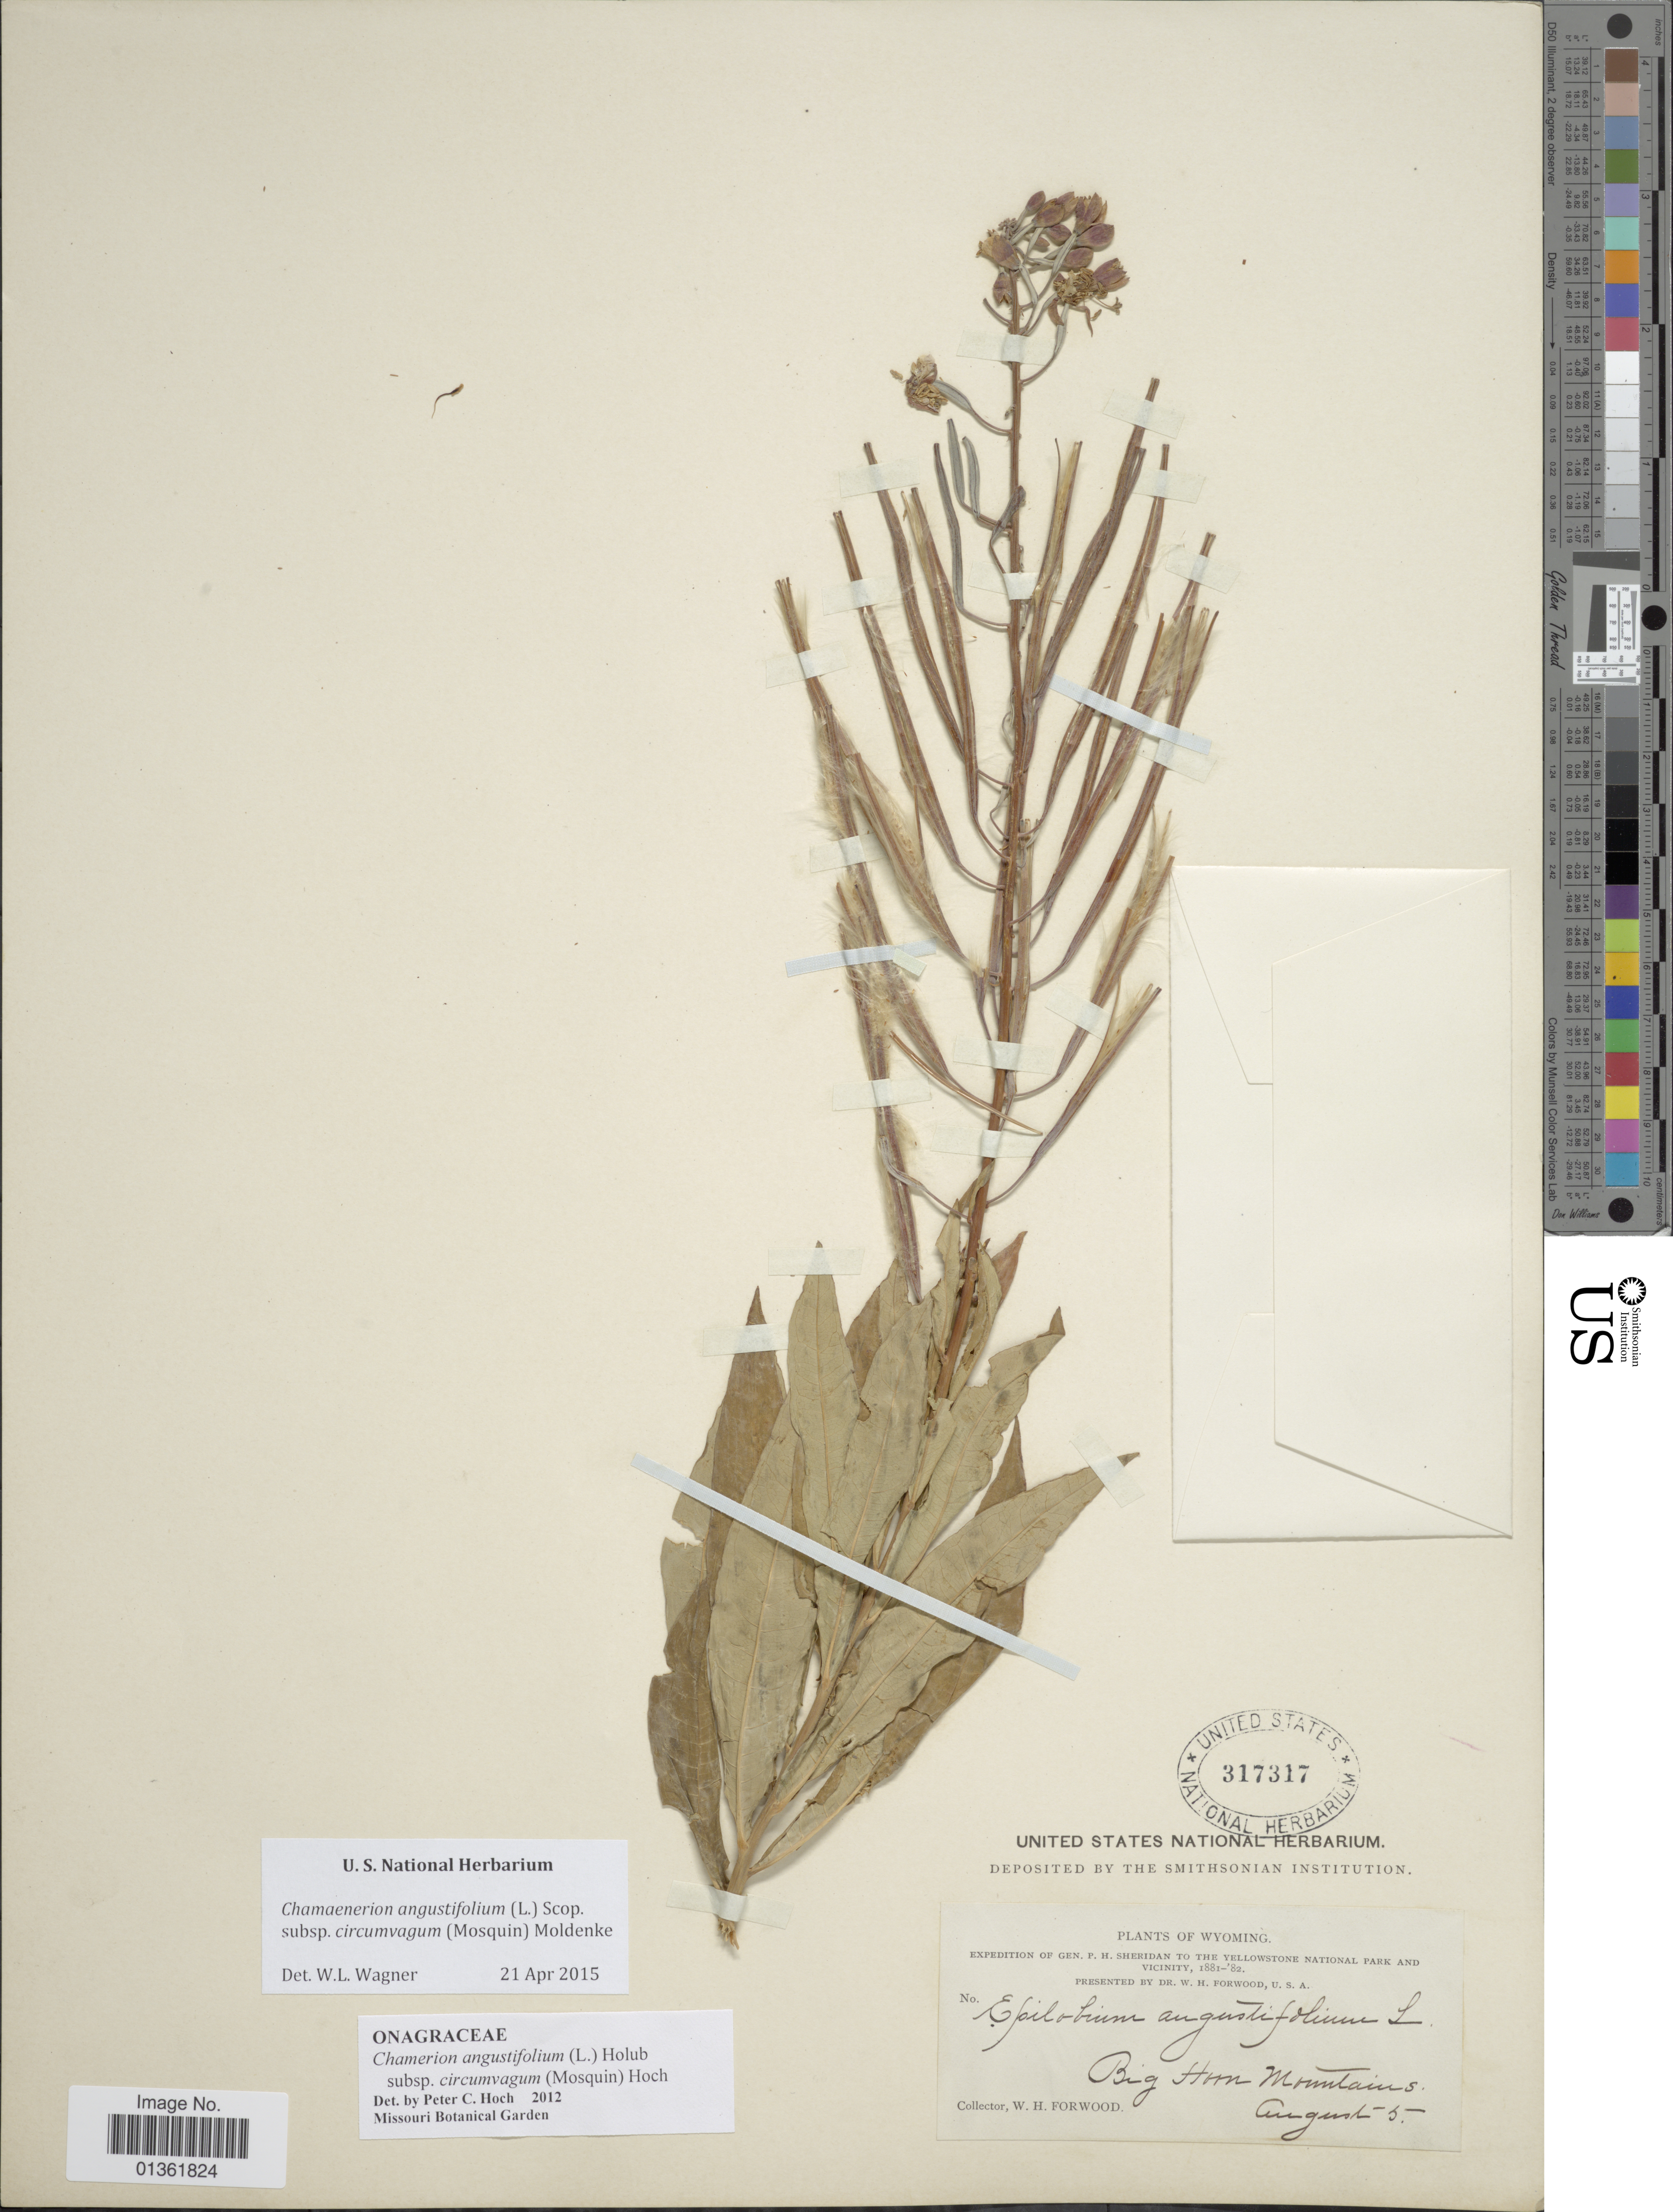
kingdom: Plantae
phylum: Tracheophyta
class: Magnoliopsida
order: Myrtales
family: Onagraceae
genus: Chamaenerion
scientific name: Chamaenerion angustifolium subsp. circumvagum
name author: (Mosquin) Moldenke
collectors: W. Forwood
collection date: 1881-08-05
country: United States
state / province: Wyoming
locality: Big Horn Mountains.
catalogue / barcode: US 317317